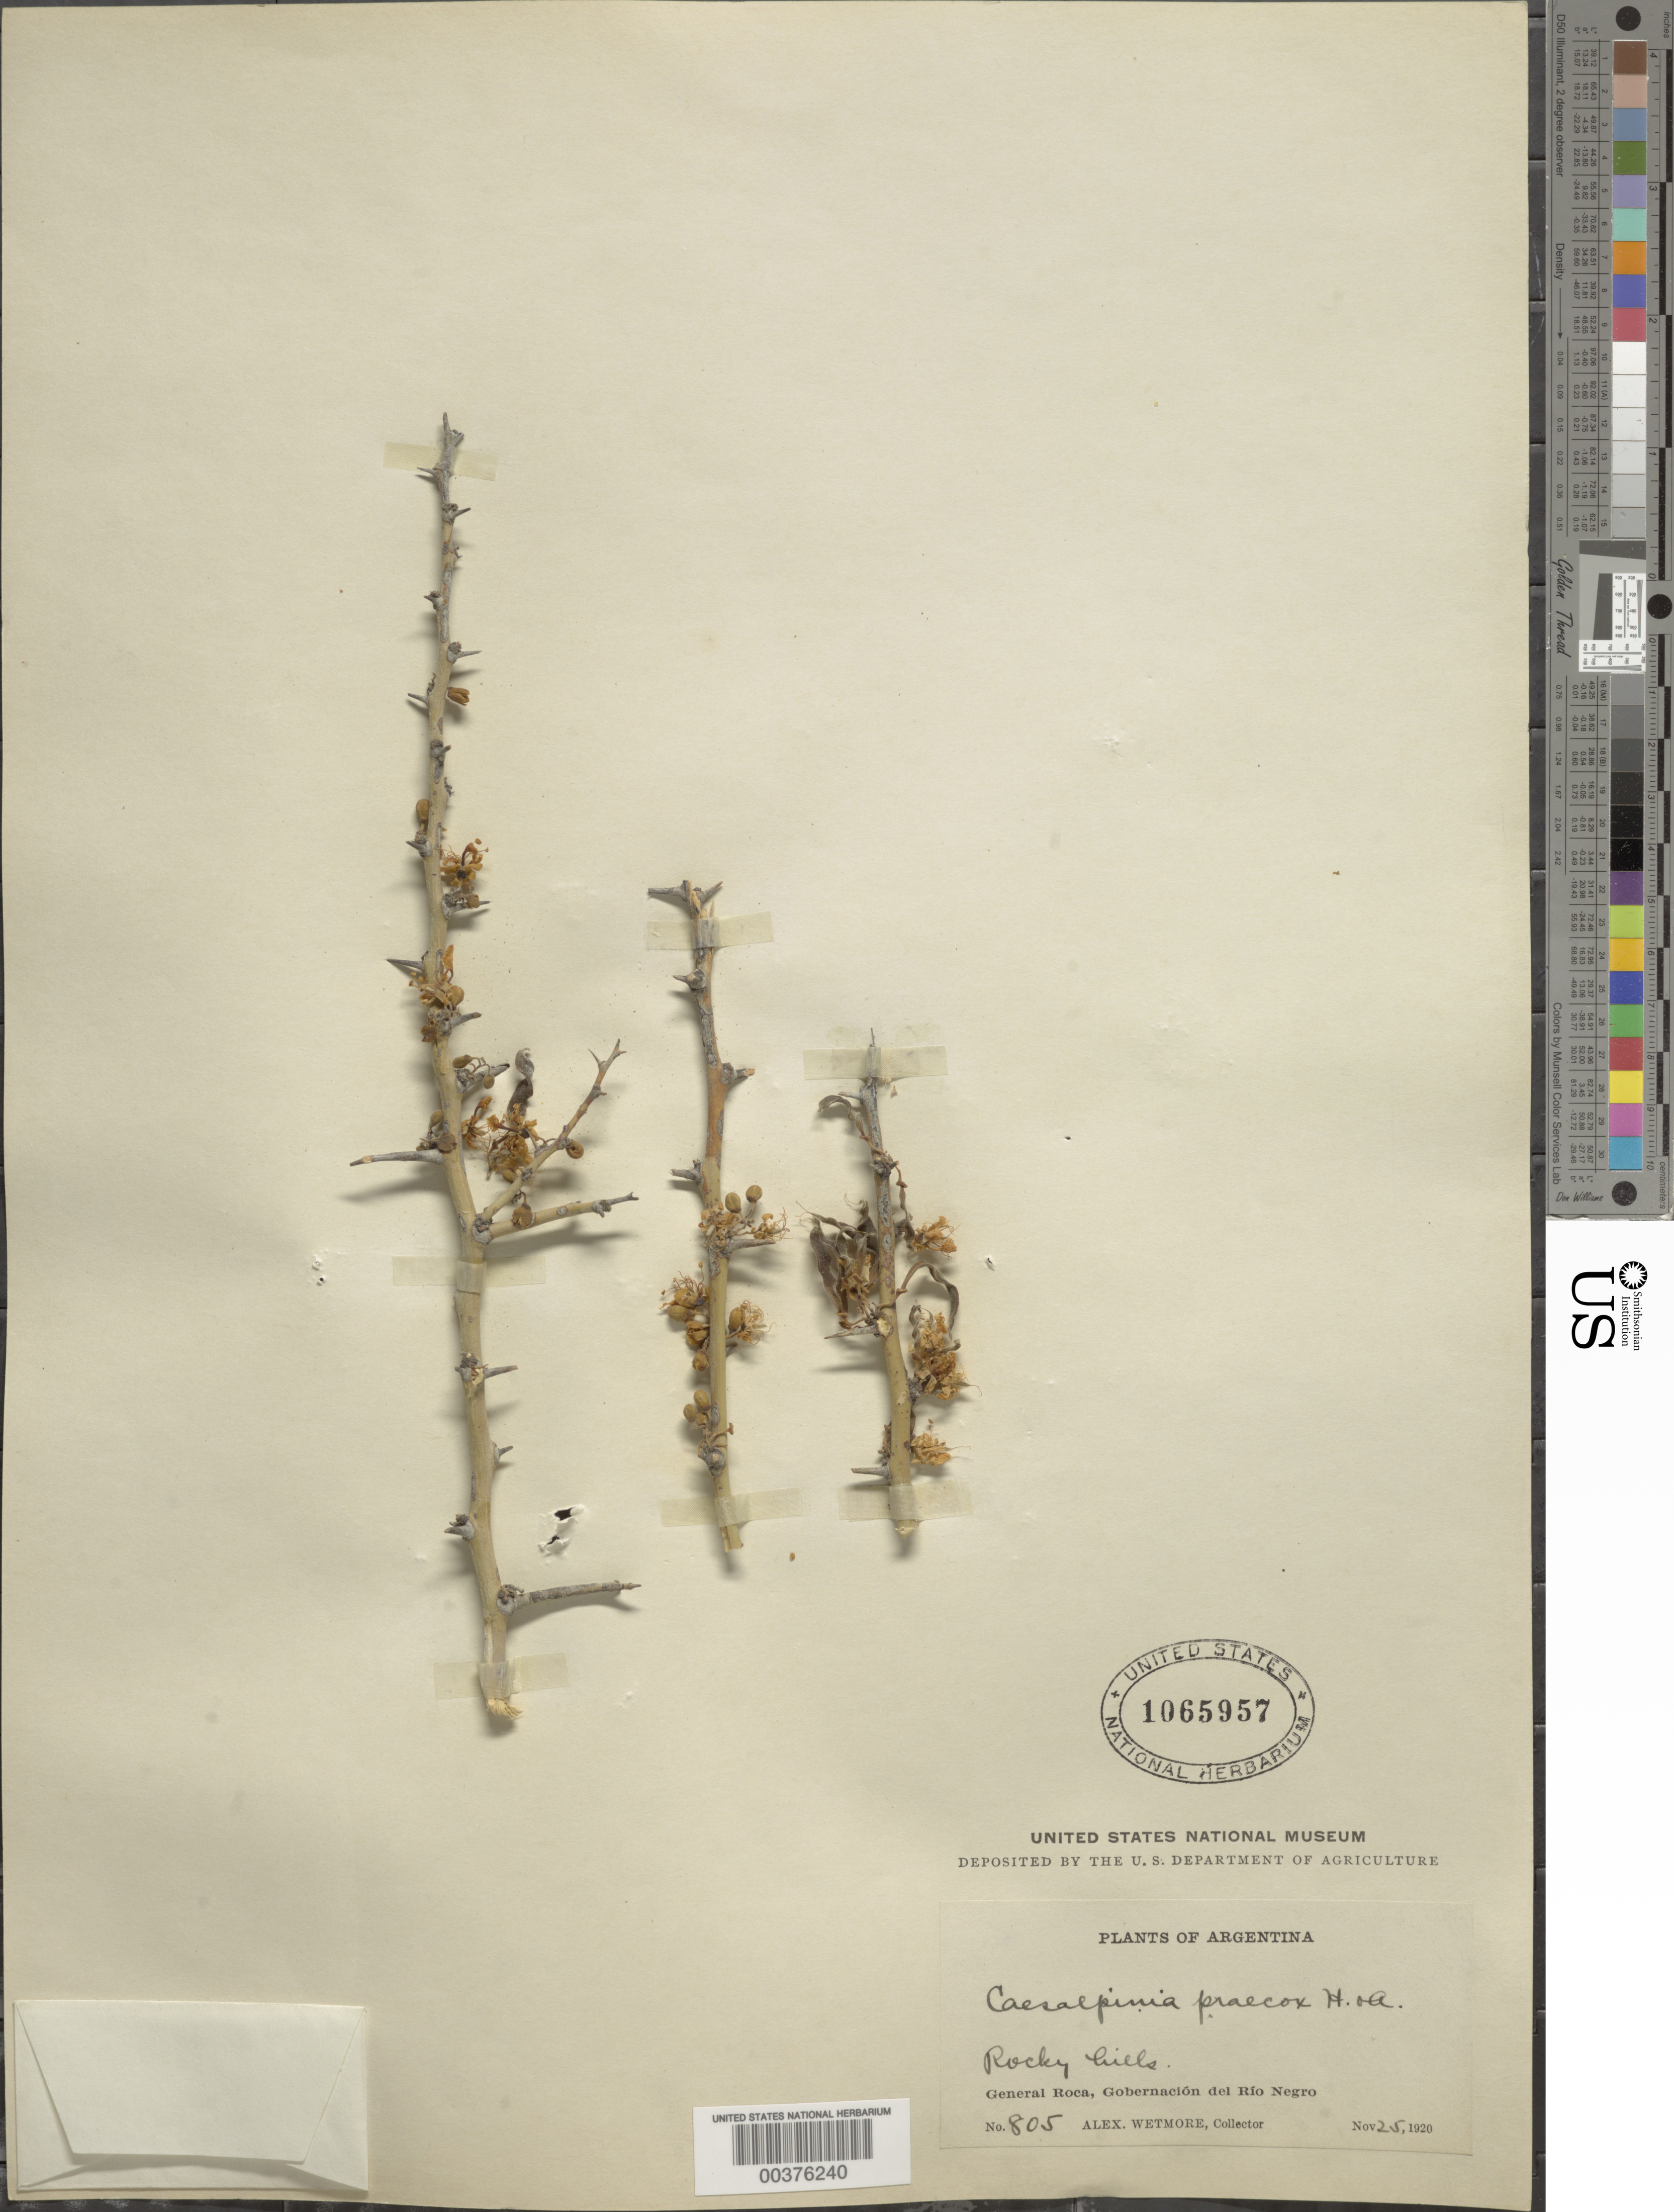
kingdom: Plantae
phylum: Tracheophyta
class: Magnoliopsida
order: Fabales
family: Fabaceae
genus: Parkinsonia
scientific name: Parkinsonia praecox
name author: (Ruiz & Pav.) J.E. Hawkins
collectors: A. Wetmore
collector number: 805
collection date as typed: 25 Nov 1920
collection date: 1920-11-25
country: Argentina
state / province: Río Negro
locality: General Roca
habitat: Rocky hills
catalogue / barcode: US 1065957